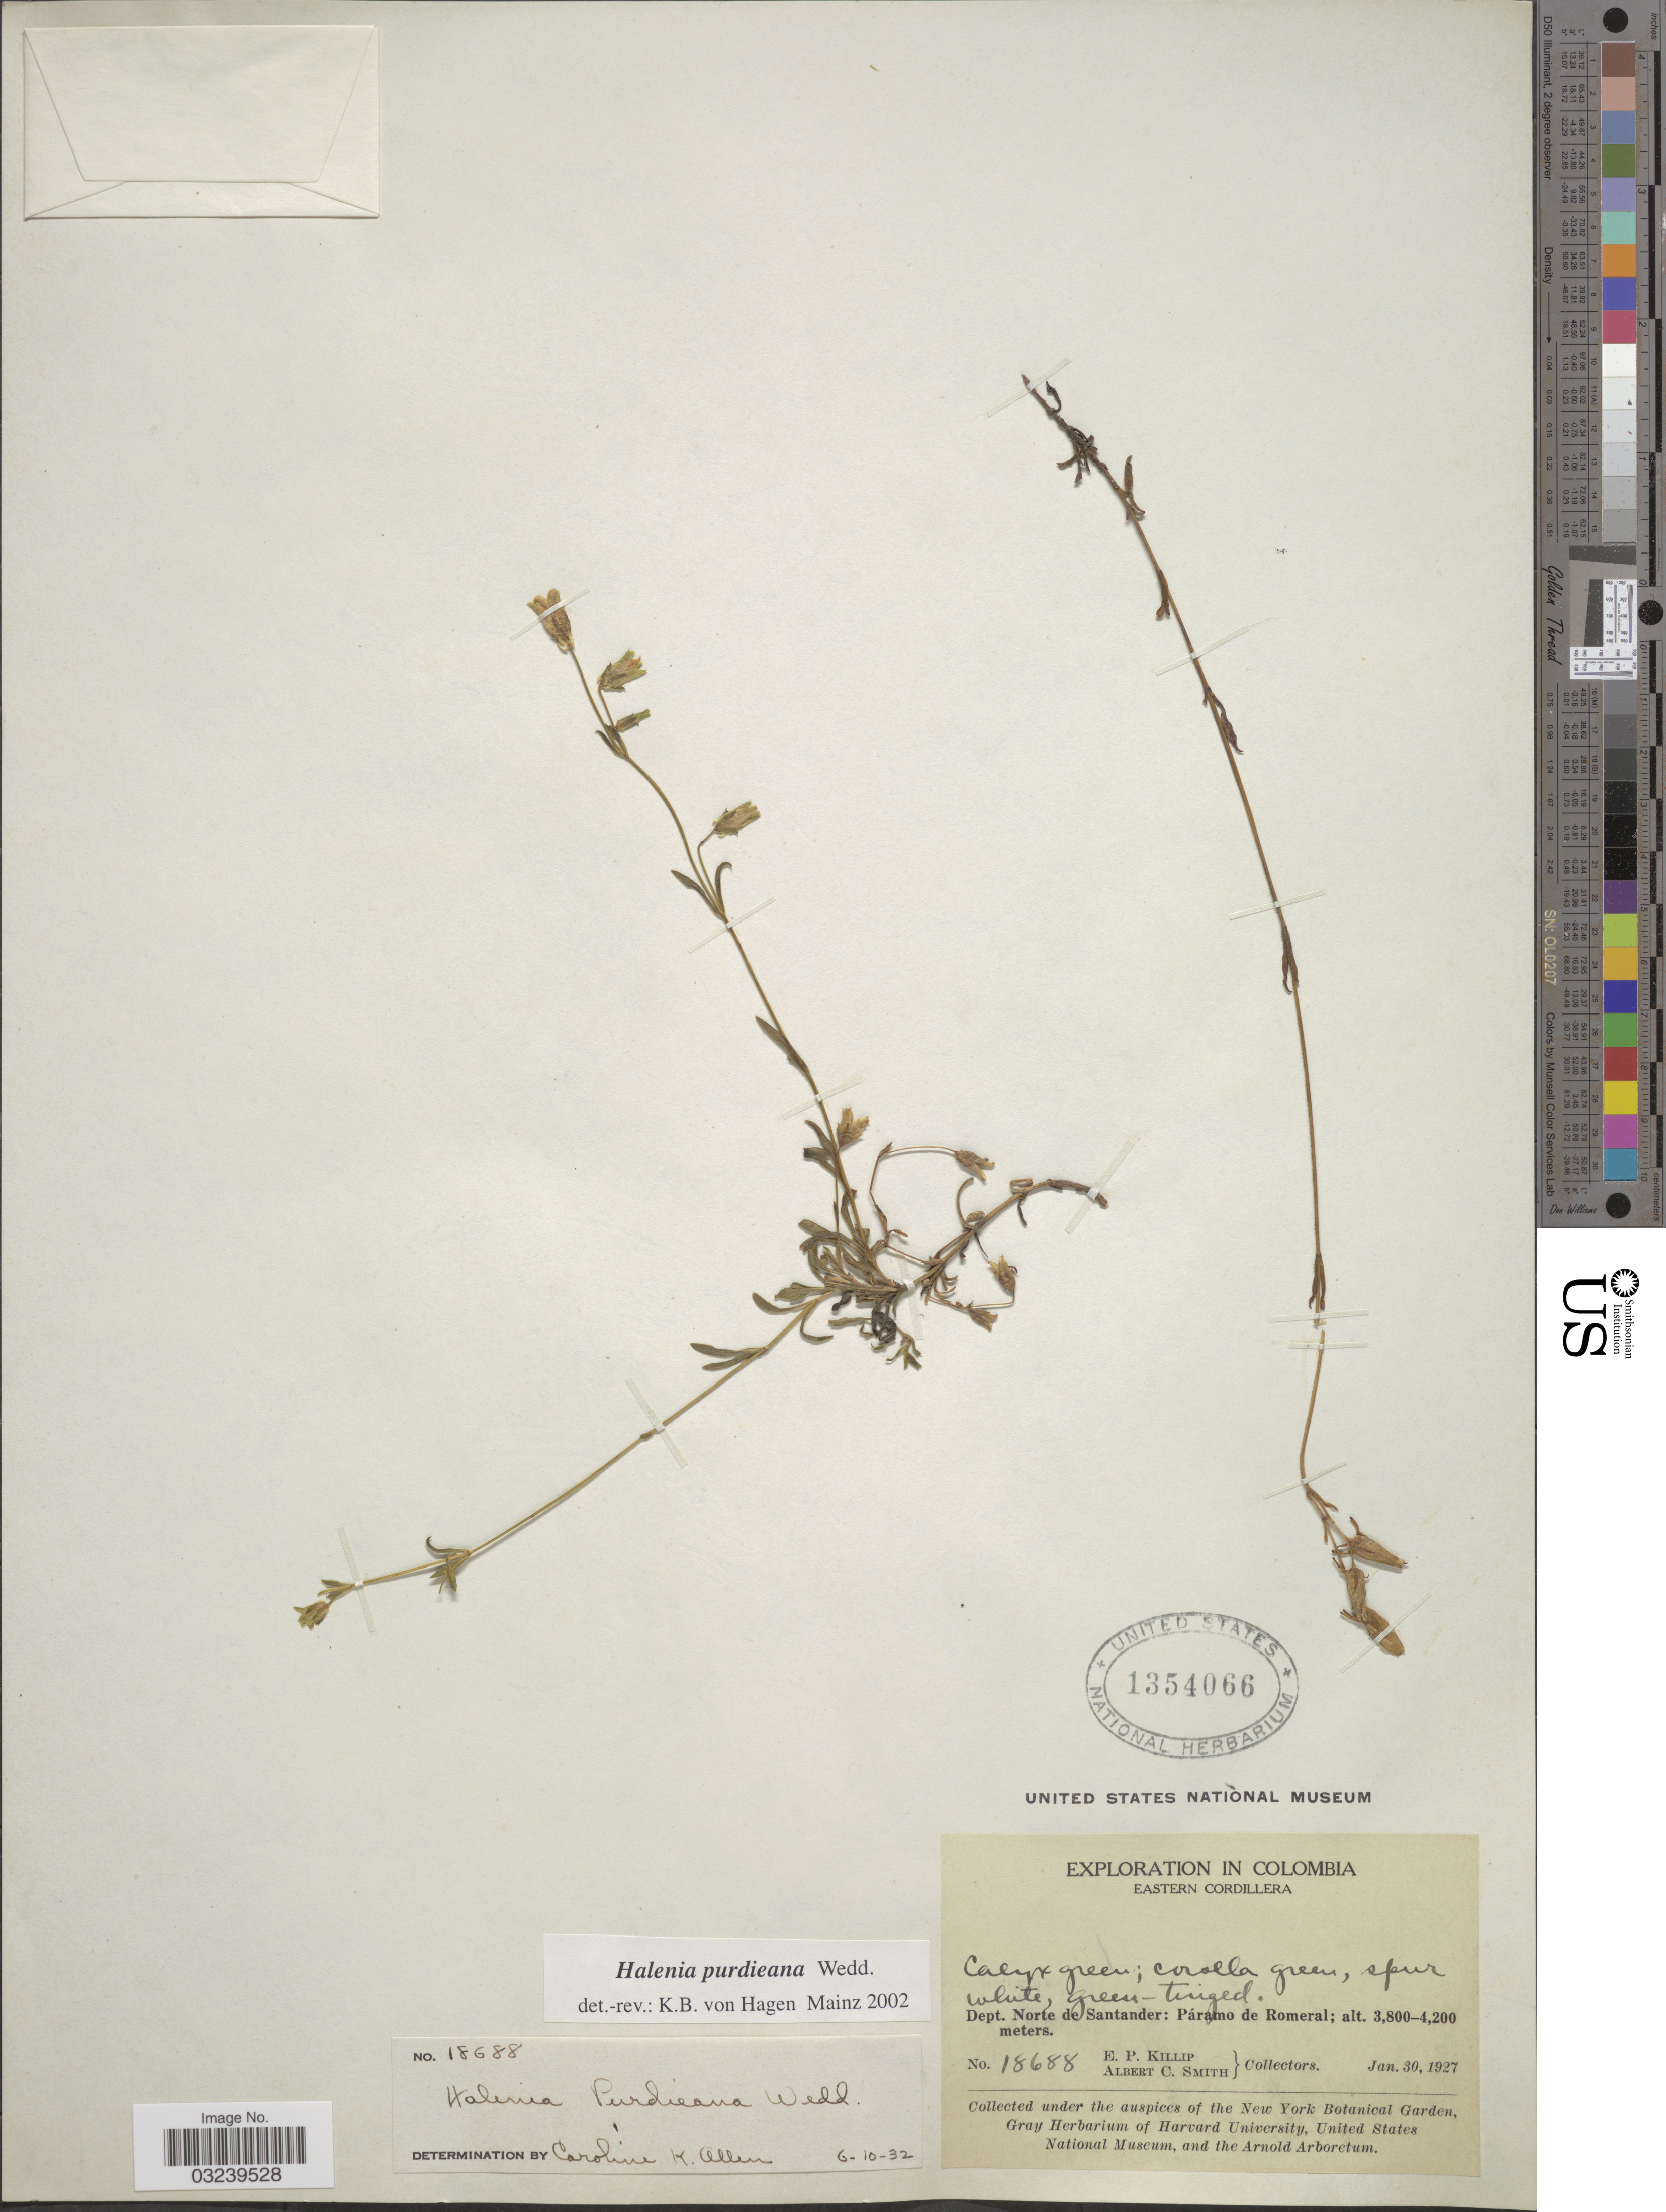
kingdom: Plantae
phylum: Tracheophyta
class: Magnoliopsida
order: Gentianales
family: Gentianaceae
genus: Halenia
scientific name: Halenia purdieana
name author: Wedd.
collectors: E. P. Killip & A. C. Smith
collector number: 18688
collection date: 1927-01-30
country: Colombia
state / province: Norte de Santander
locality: Eastern Cordillera, Dept. Norte de Santander: Páramo de Romeral.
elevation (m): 3800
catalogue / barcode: US 1354066